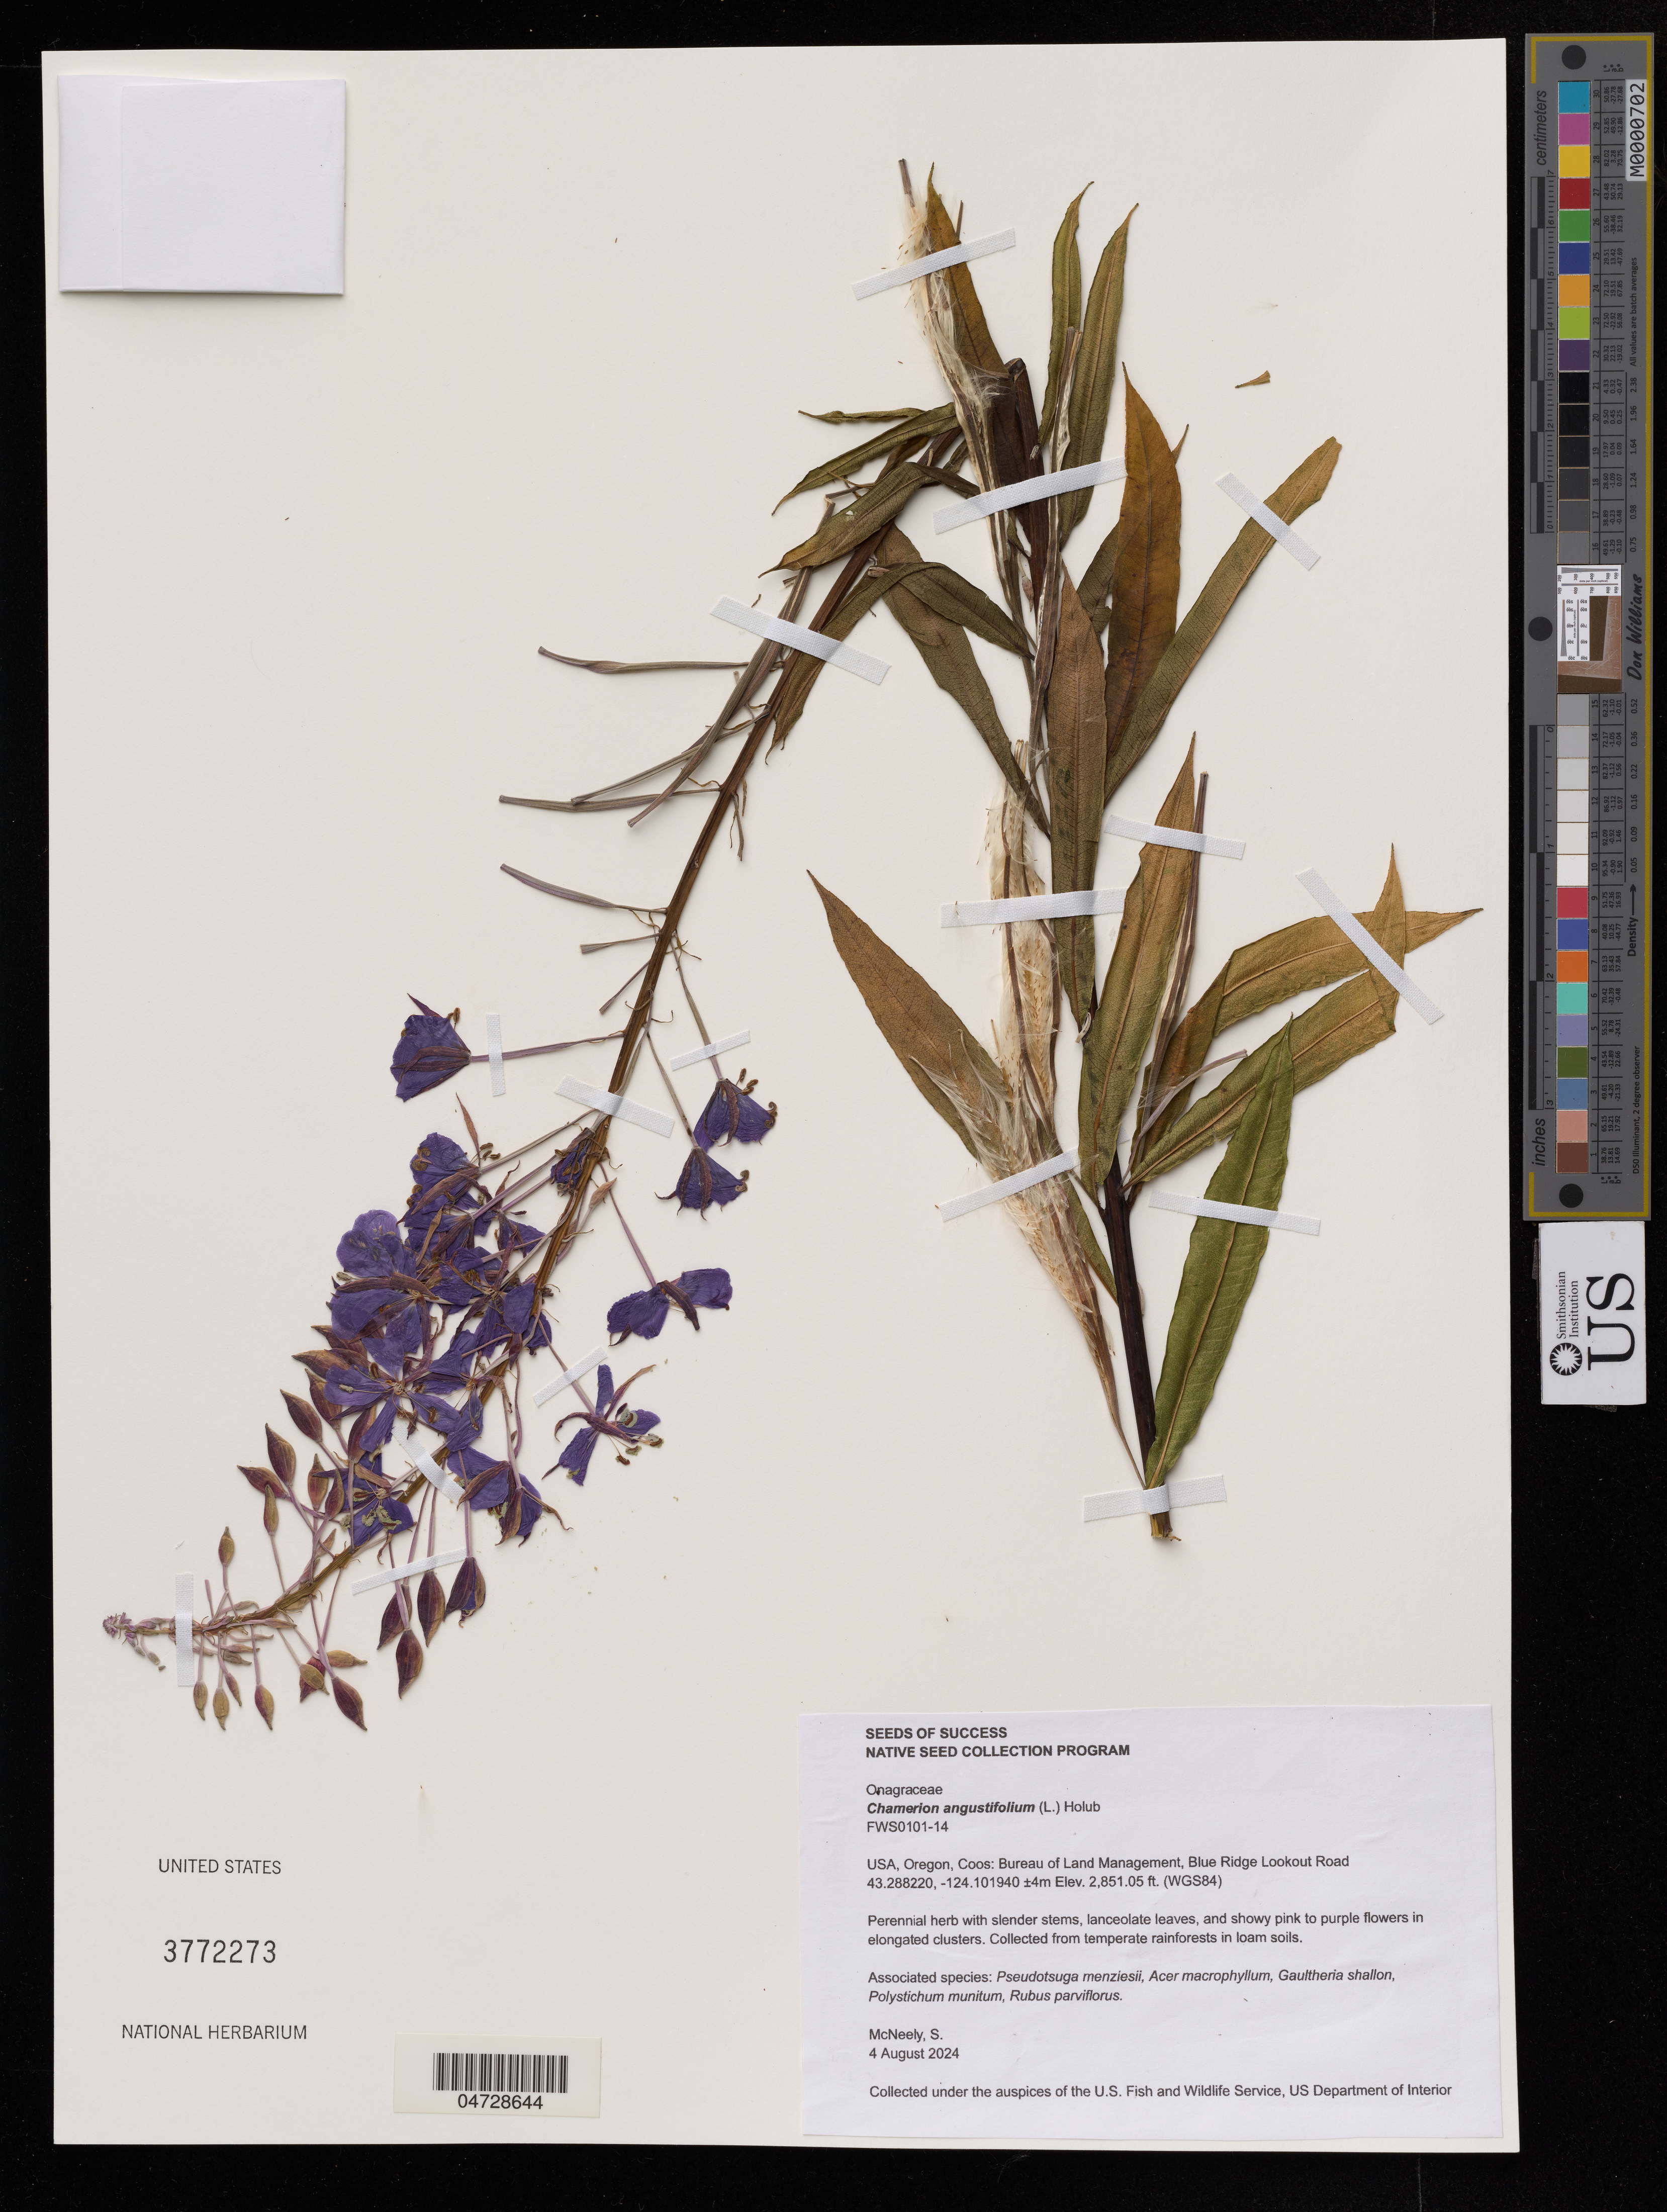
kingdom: Plantae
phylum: Tracheophyta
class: Magnoliopsida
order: Myrtales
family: Onagraceae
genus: Chamerion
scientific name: Chamerion angustifolium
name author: (L.) Holub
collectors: S. McNeely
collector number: FWS0101-14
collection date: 2024-08-04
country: United States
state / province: Oregon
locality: Coos: Bureau of Land Management, Blue Ridge Lookout Road.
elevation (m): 869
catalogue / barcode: US 3772273